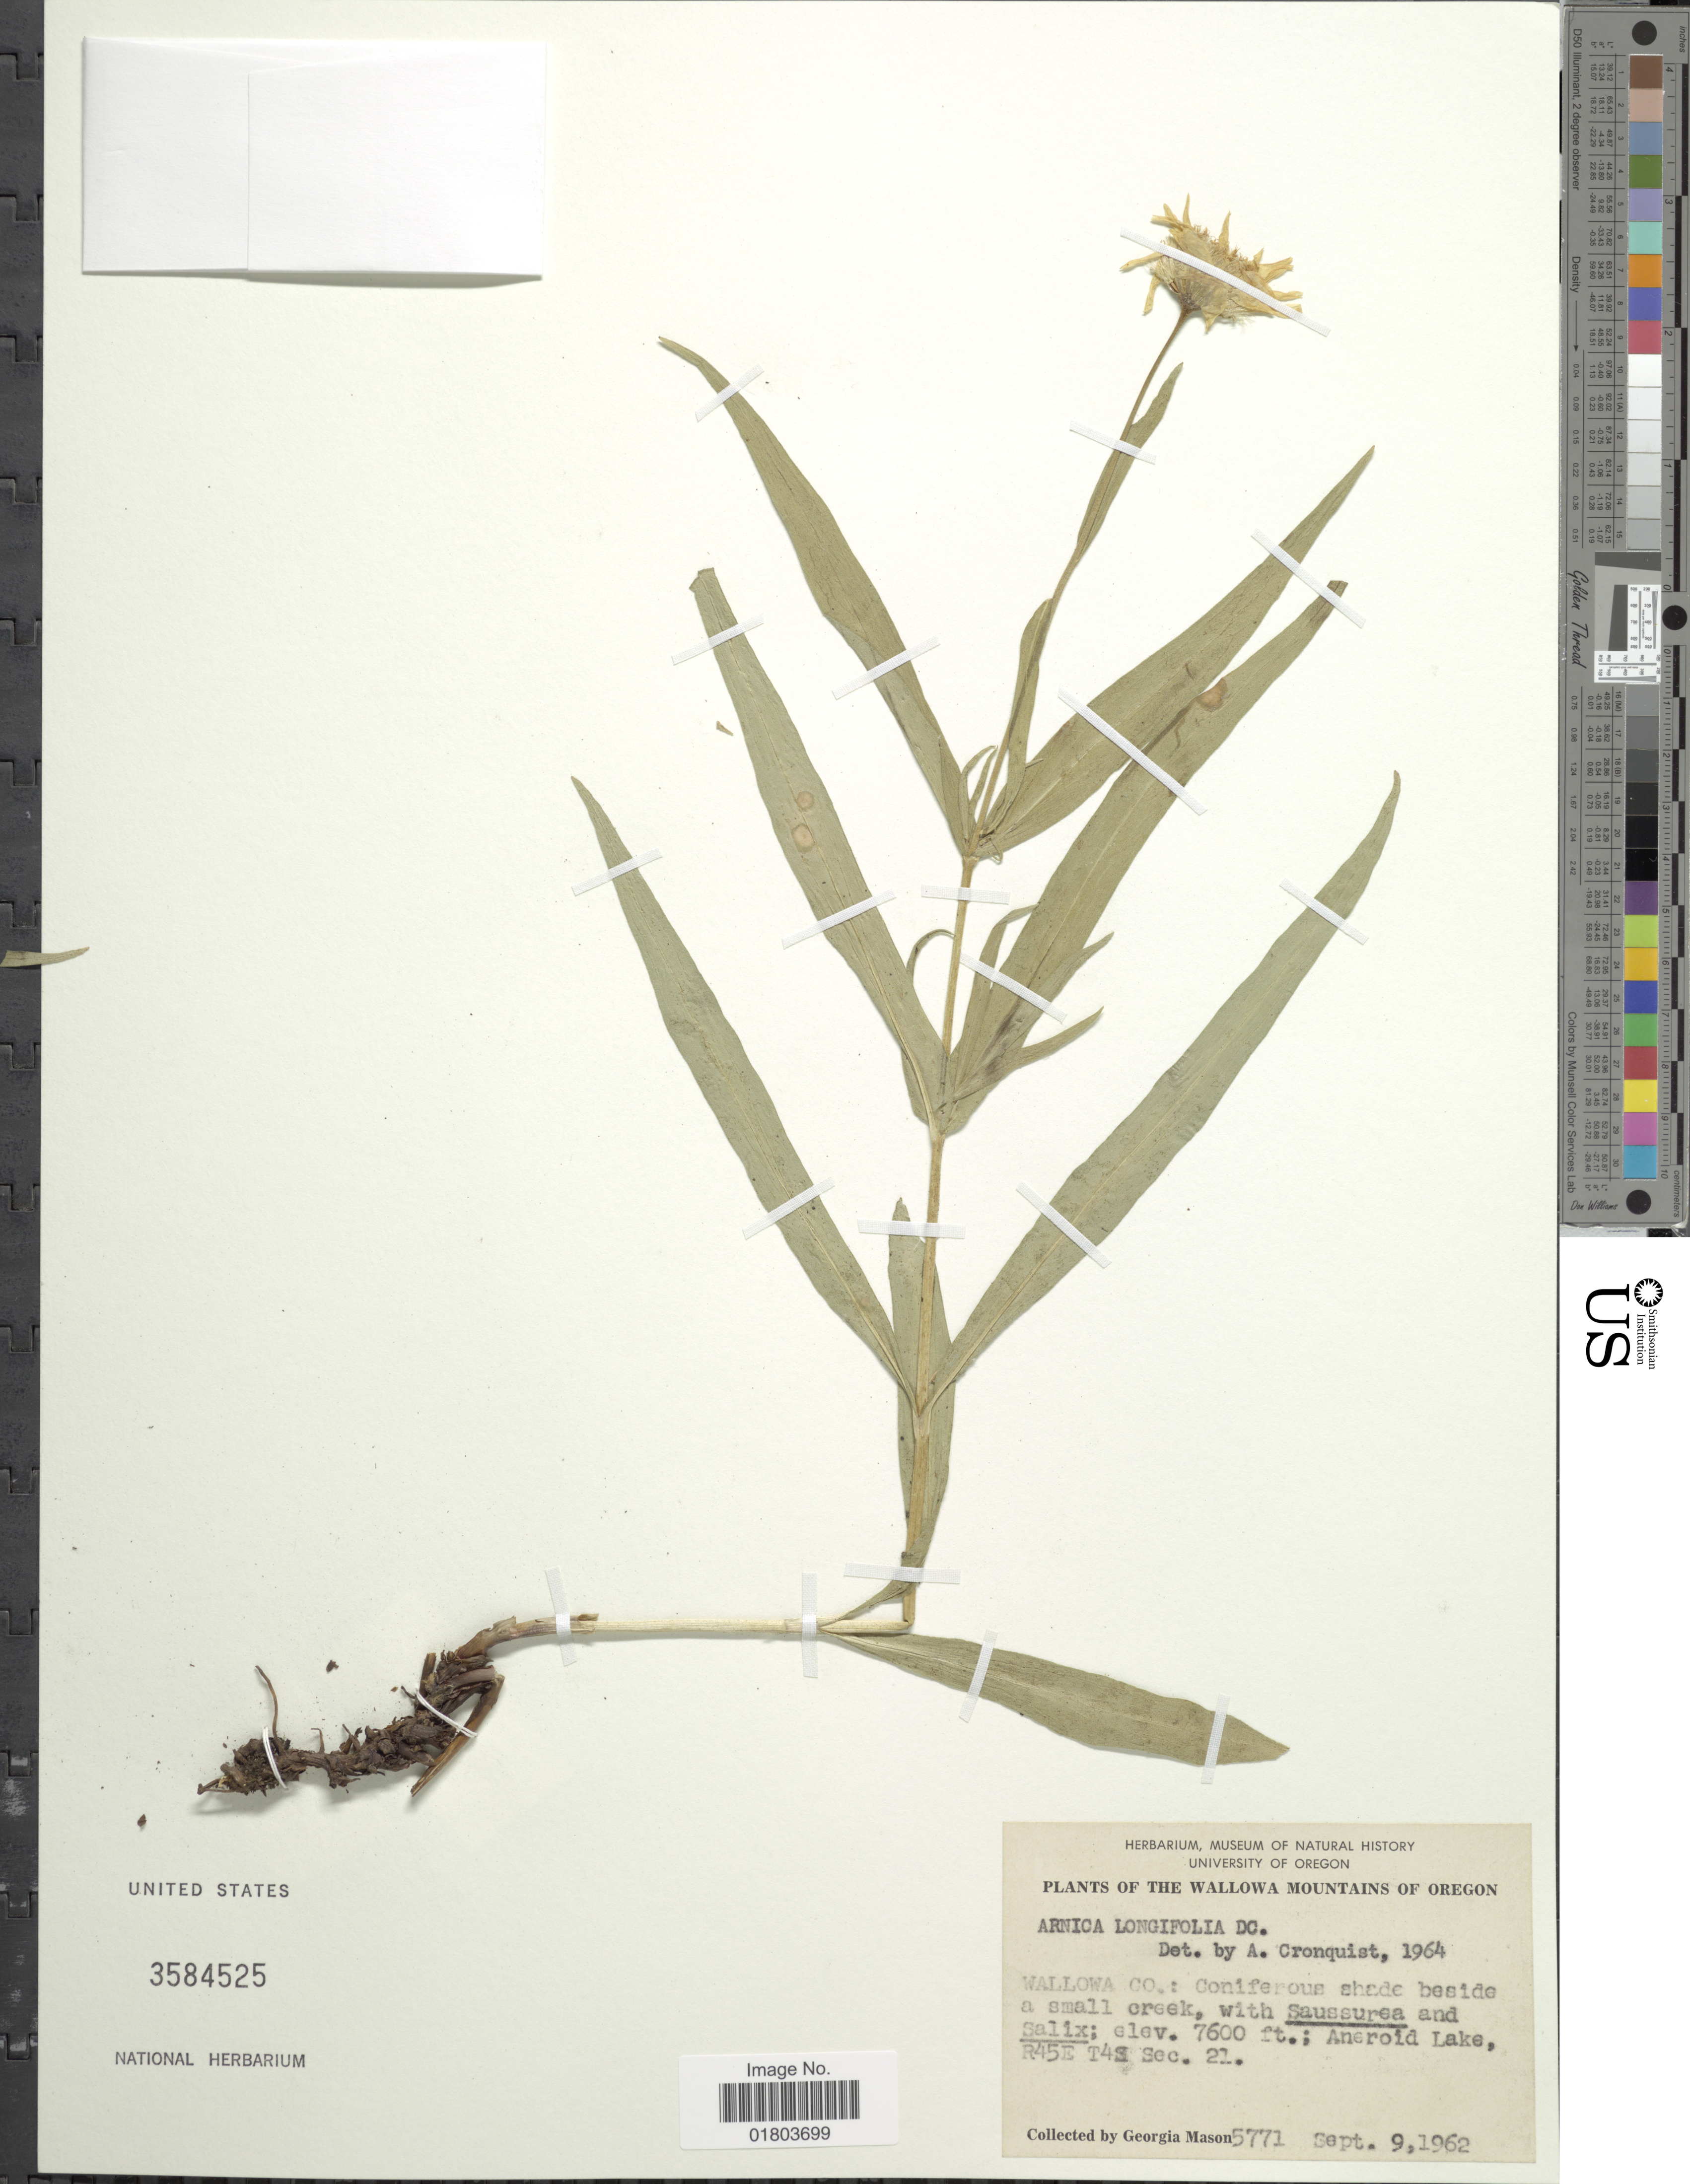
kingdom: Plantae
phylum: Tracheophyta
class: Magnoliopsida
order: Asterales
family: Asteraceae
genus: Arnica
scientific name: Arnica longifolia subsp. genuina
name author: Maguire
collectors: G. Mason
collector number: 5771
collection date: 1962-09-09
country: United States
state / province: Oregon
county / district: Wallowa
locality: The Wallowa Mountain of Oregon, Wallowa Co: Coniferous shade beside a small creek, Aneroid Lake R45E T4S Sec. 21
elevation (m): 2316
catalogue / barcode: US 3584525